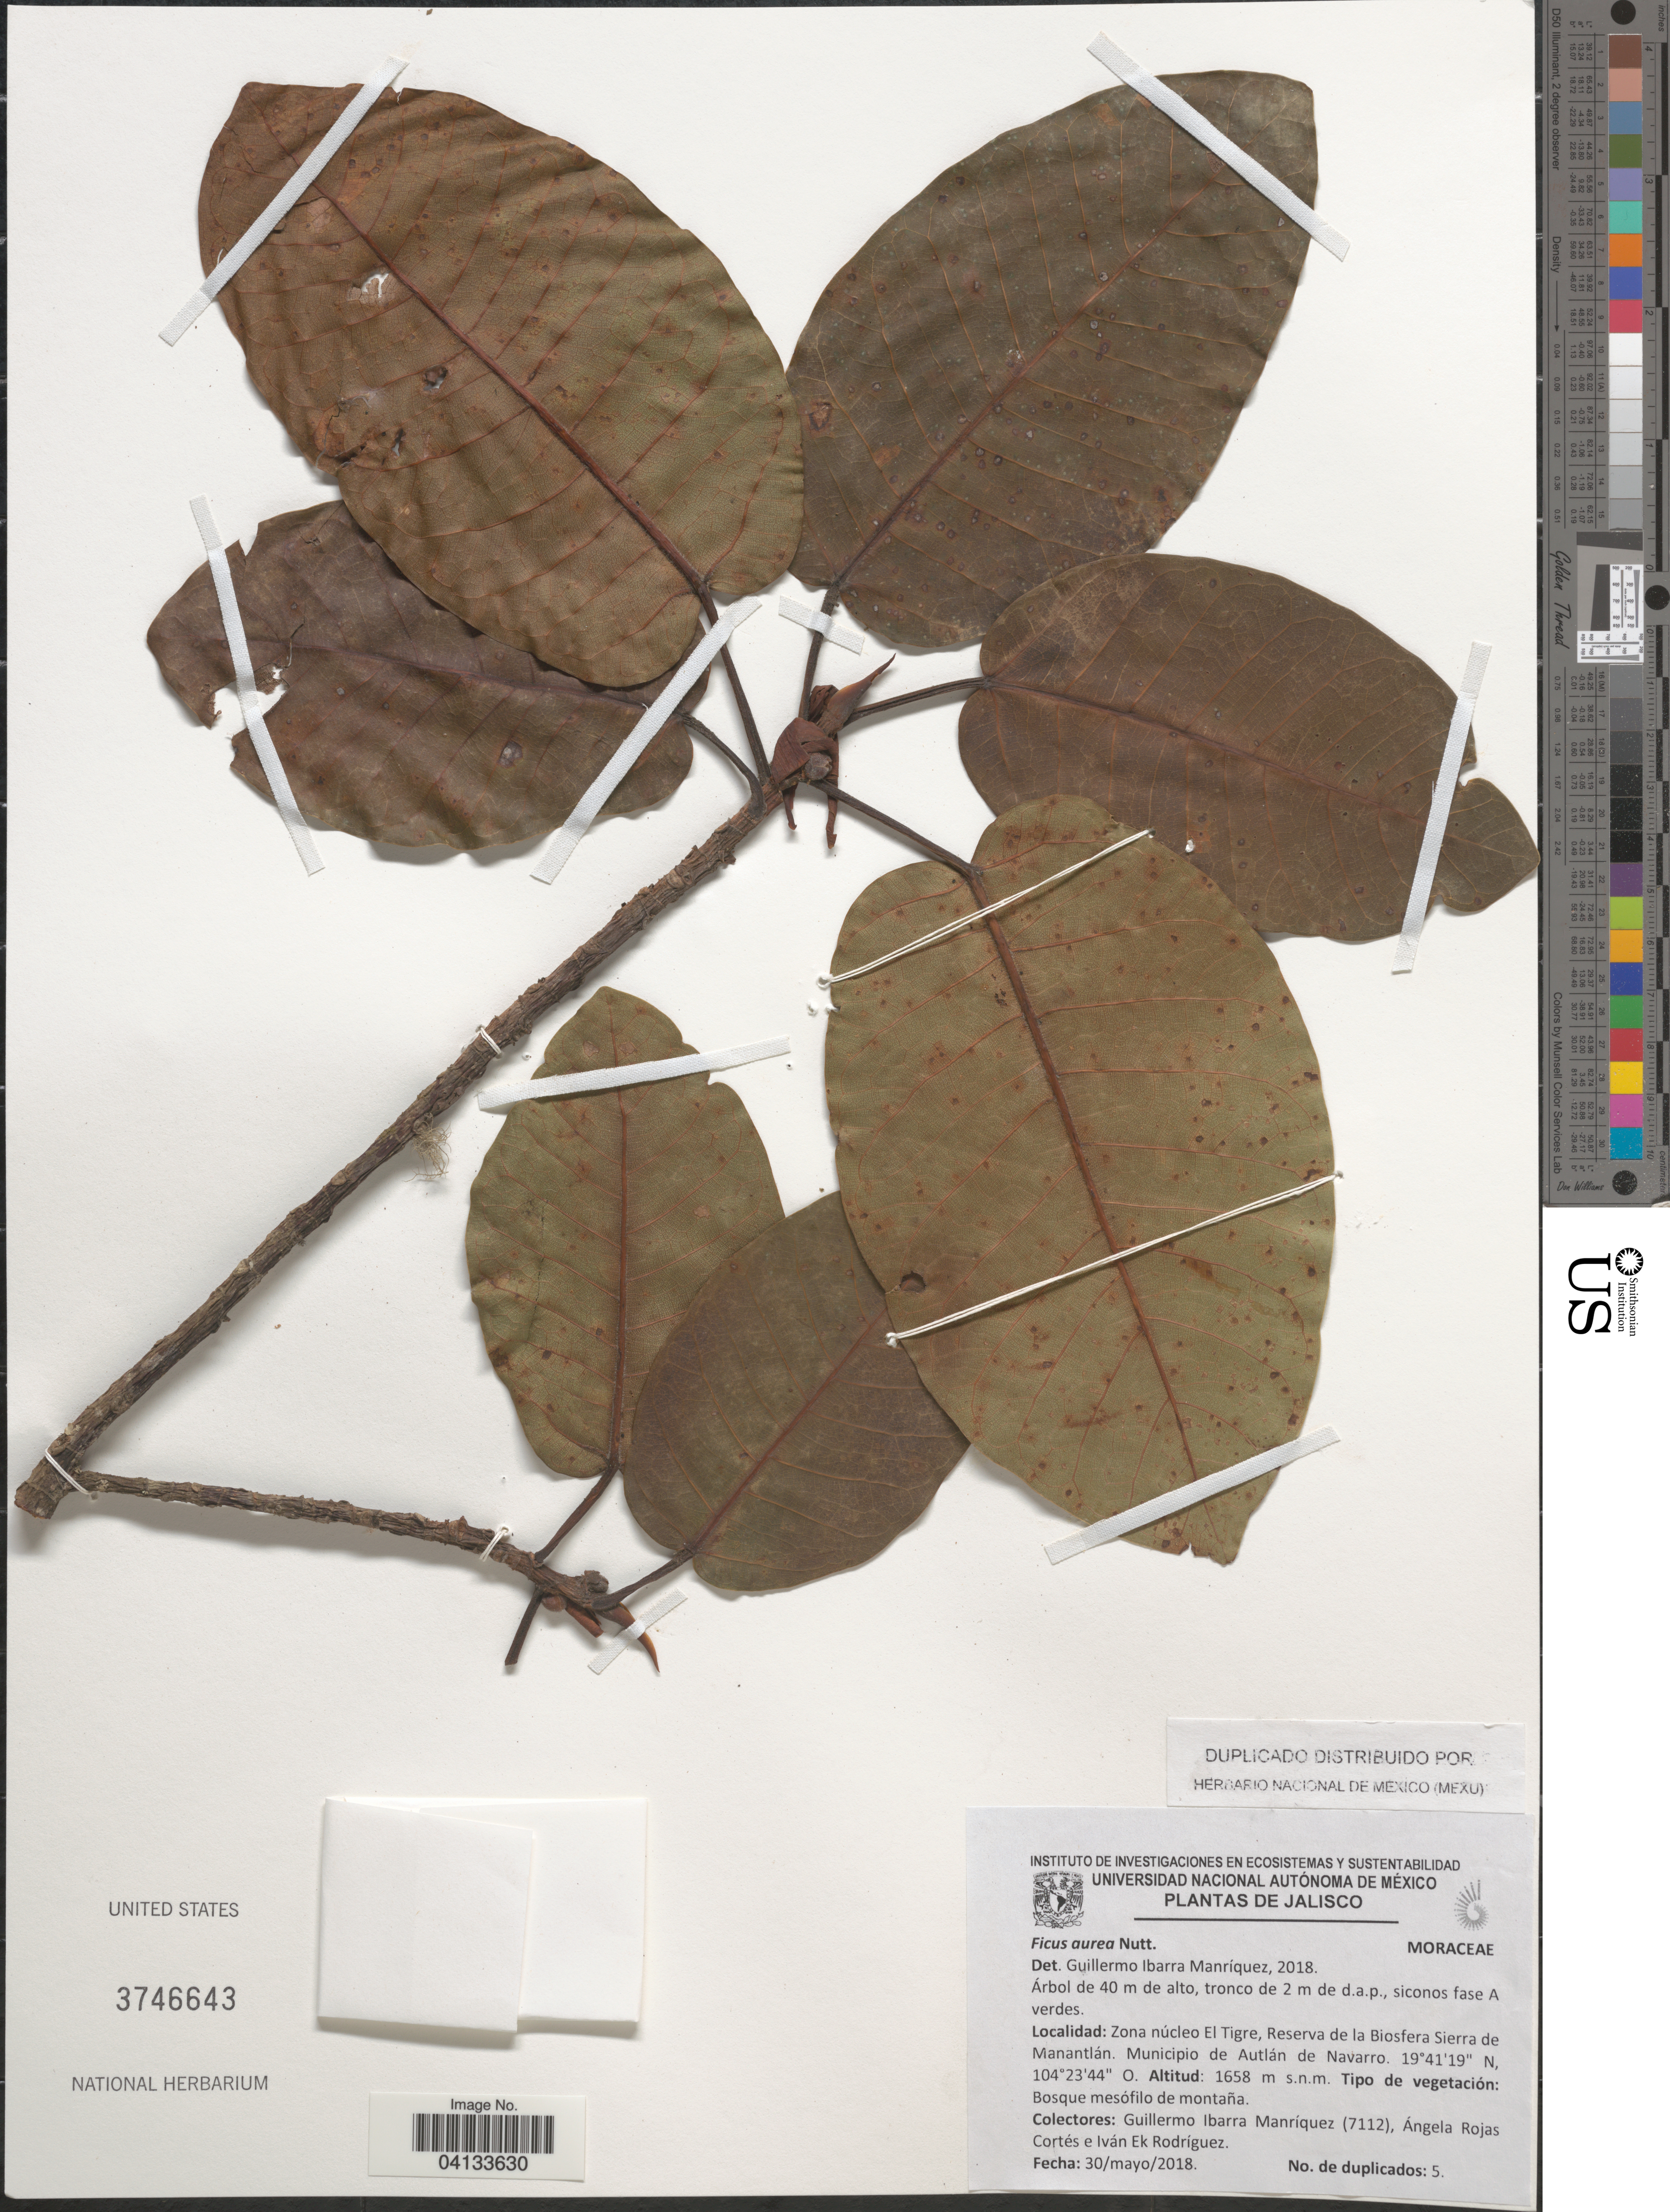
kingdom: Plantae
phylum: Tracheophyta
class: Magnoliopsida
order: Rosales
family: Moraceae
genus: Ficus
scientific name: Ficus aurea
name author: Nutt.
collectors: G. Ibarra-Manríquez, A. Rojas & I. Rodríguez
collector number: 7112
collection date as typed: Transcribed d/m/y: 30/5/2018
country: Mexico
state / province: Jalisco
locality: Zona núcleo El Tigre, Reserva de la Biosfera Sierra de Manantlán. Municipio de Autlán de Navarro.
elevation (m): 1658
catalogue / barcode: US 3746643